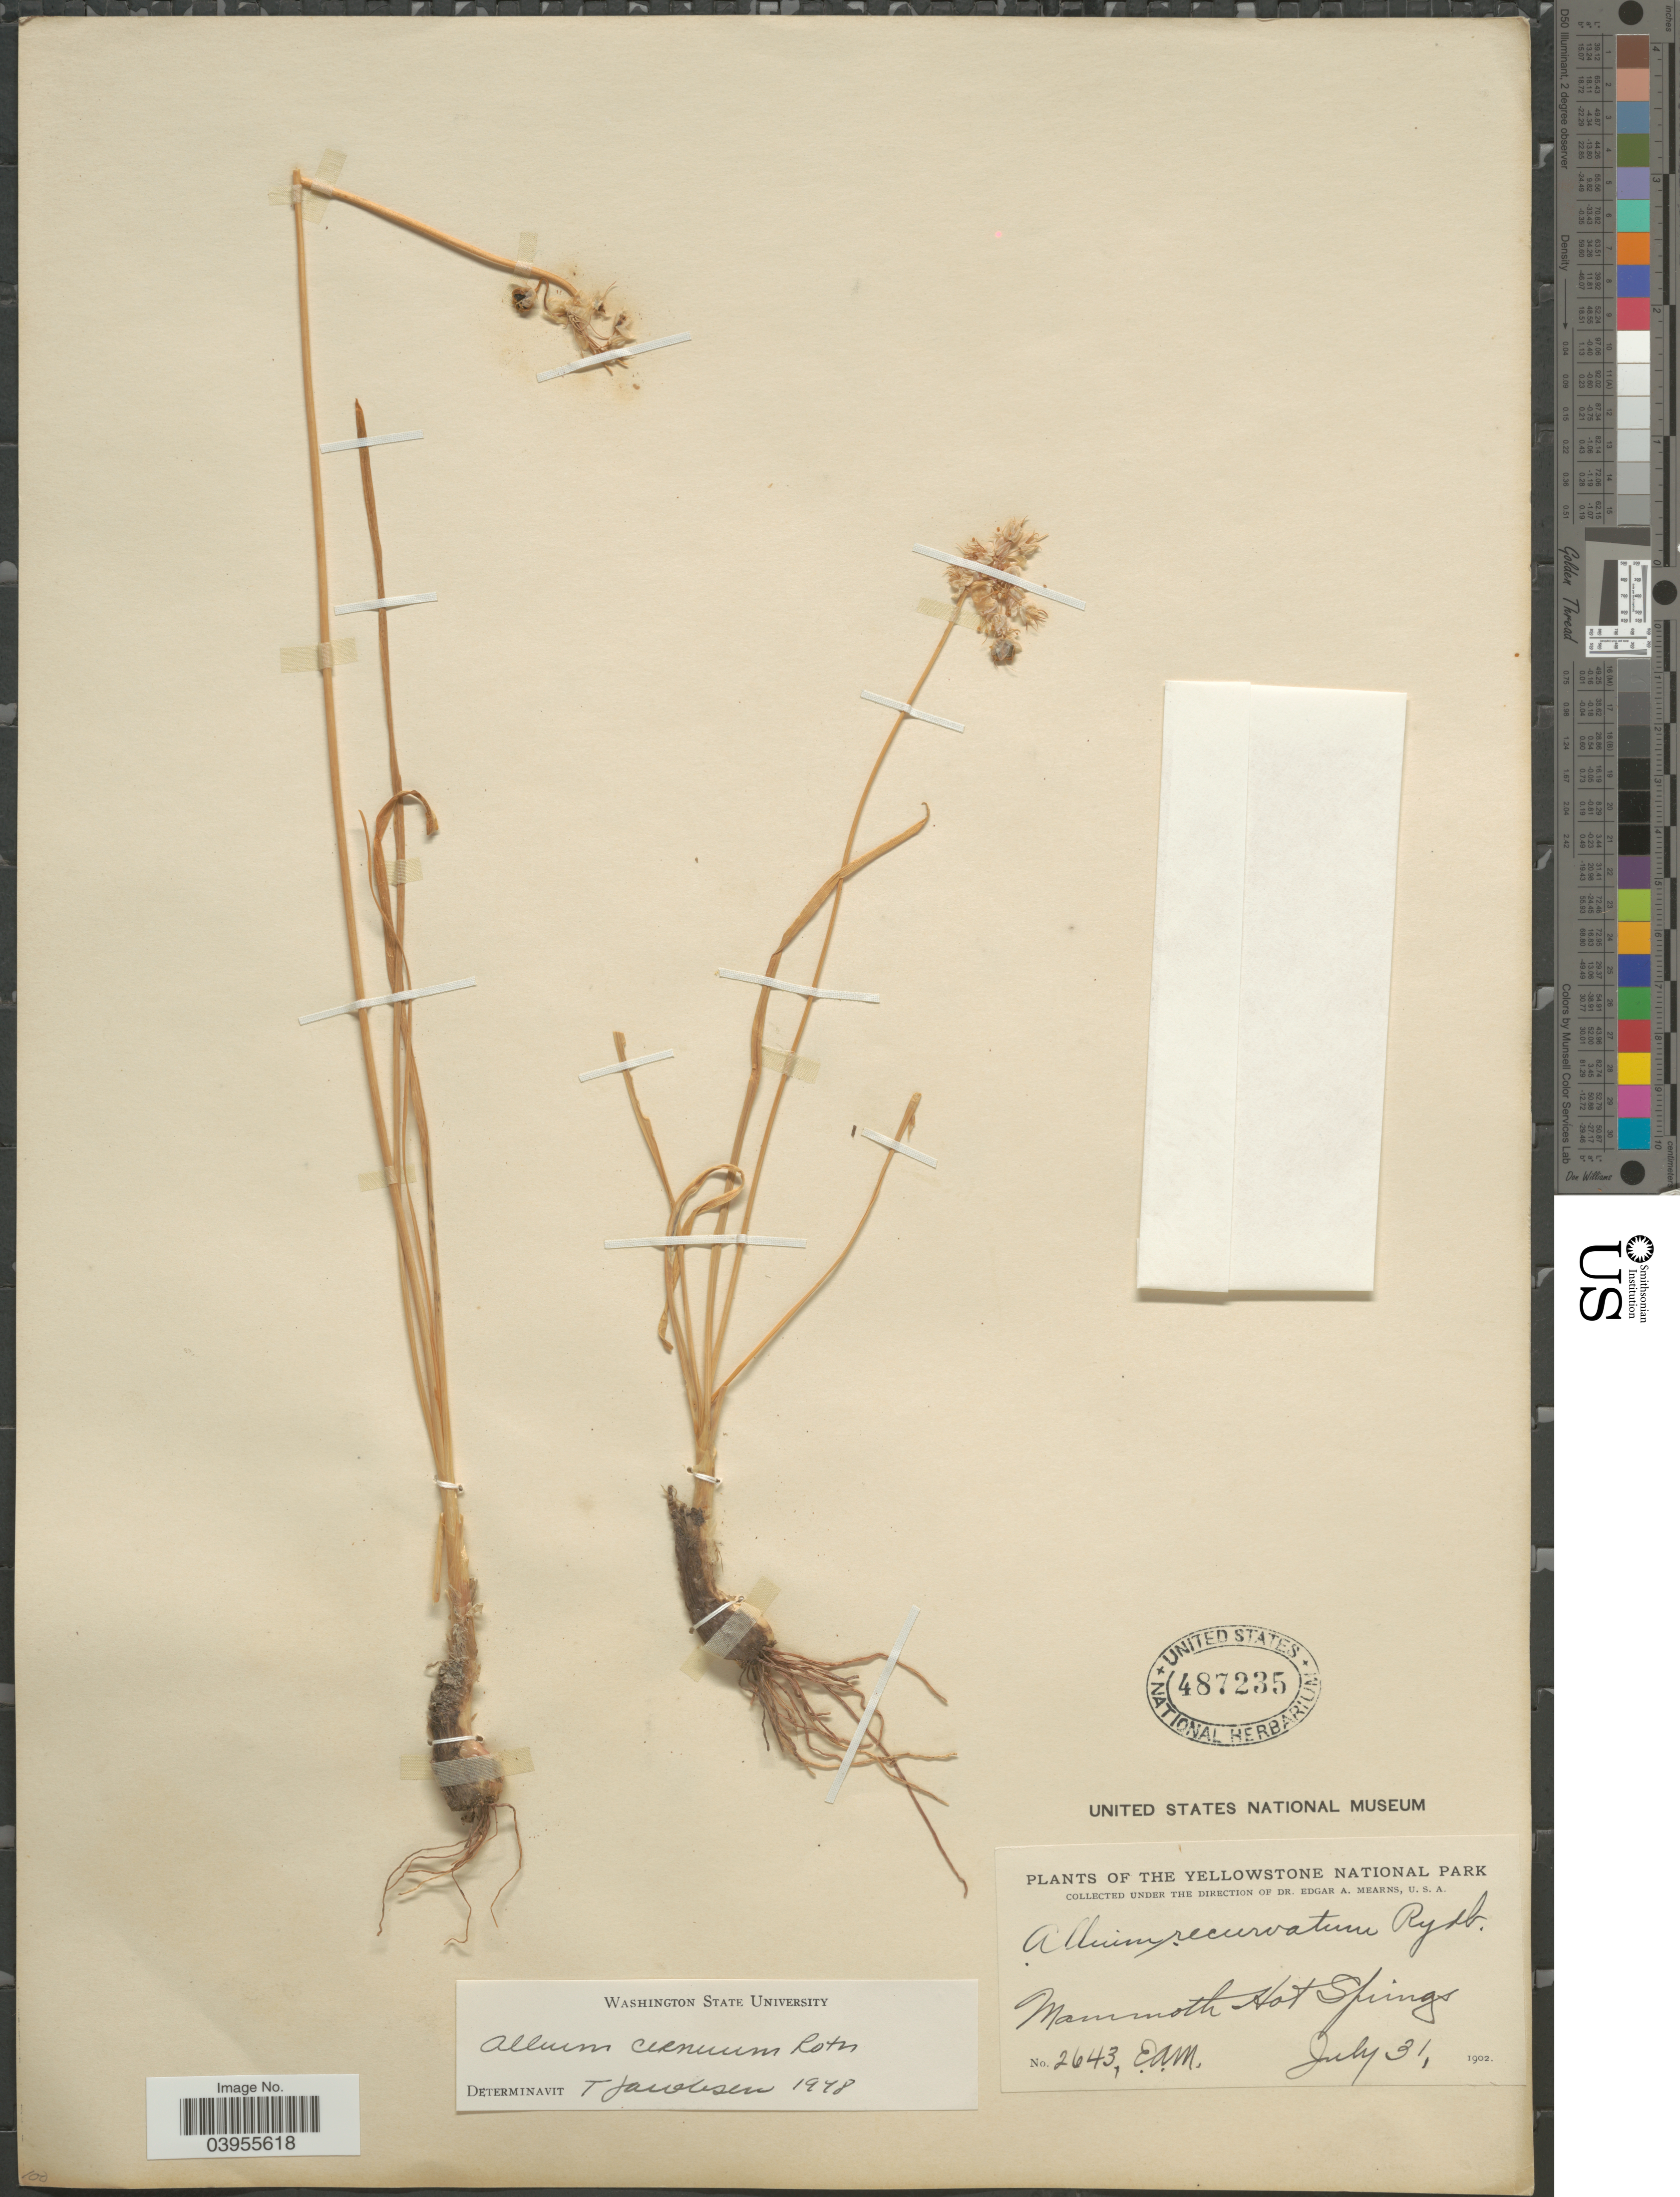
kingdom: Plantae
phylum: Tracheophyta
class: Liliopsida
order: Asparagales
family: Amaryllidaceae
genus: Allium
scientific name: Allium cernuum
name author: Roth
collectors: E. A. Mearns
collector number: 2643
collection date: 1902-07-31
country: United States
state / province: Wyoming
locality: The Yellowstone National Park. Mammoth Hot Springs.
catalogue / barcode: US 487235